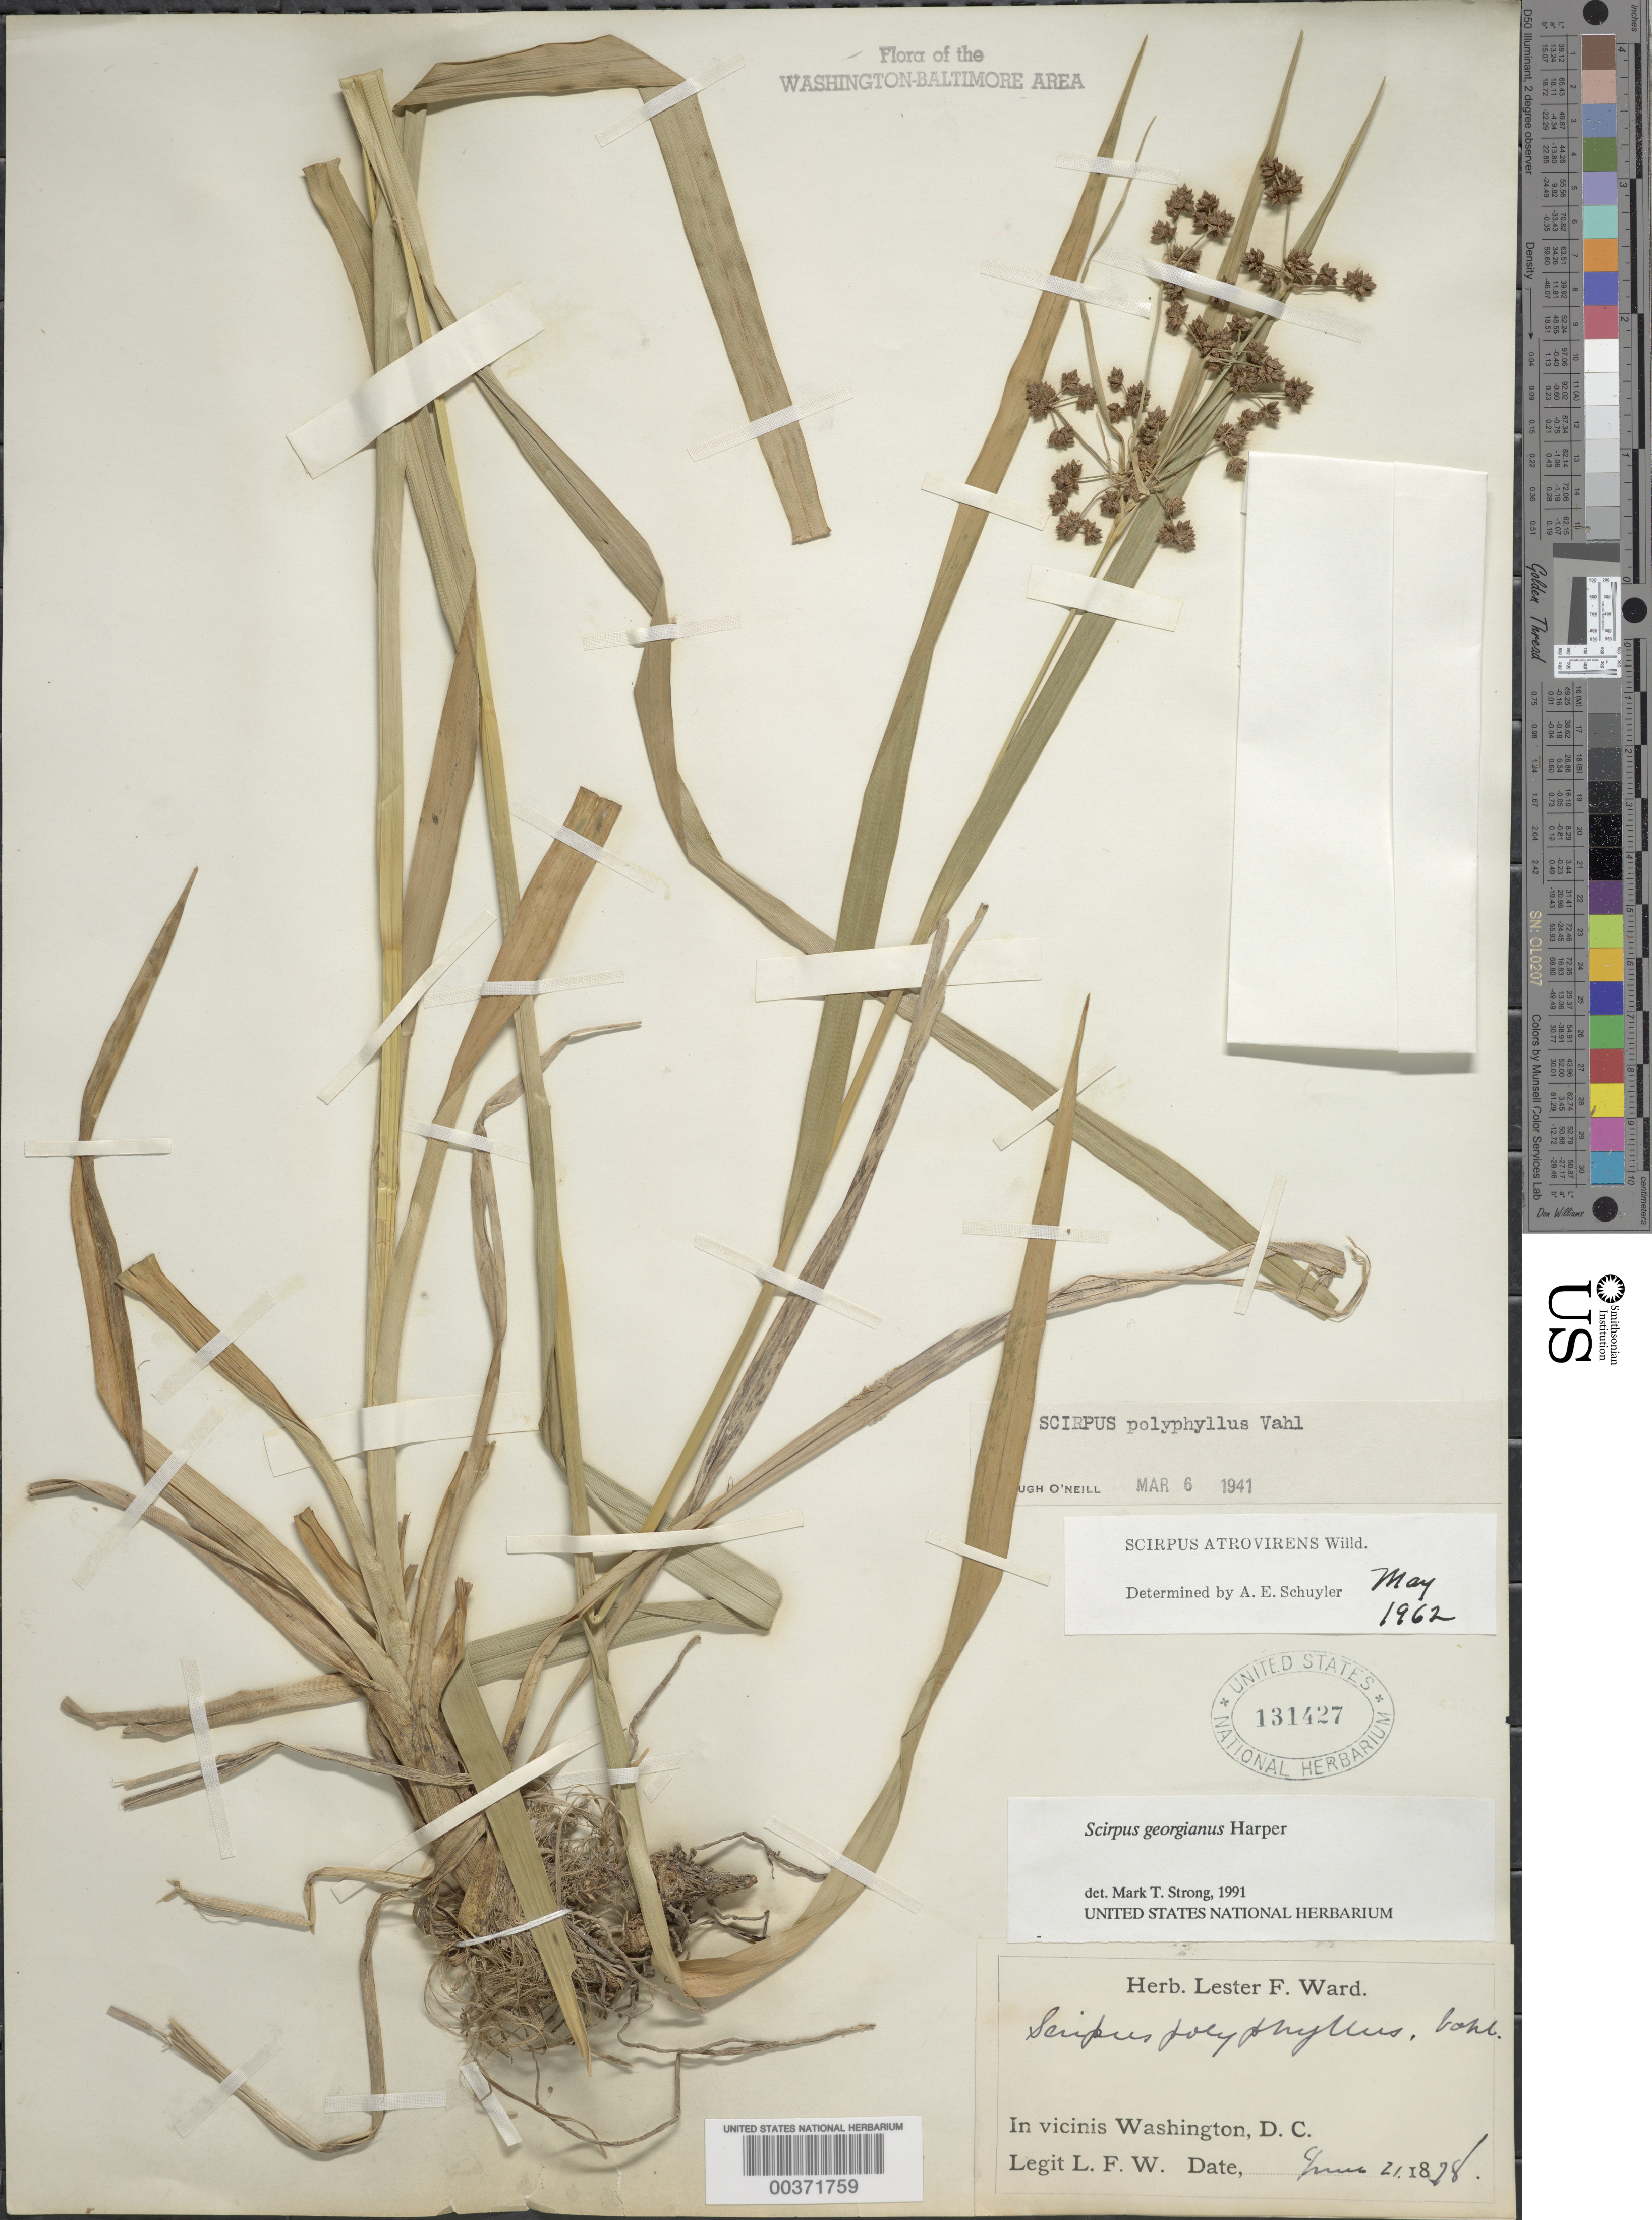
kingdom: Plantae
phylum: Tracheophyta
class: Liliopsida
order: Poales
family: Cyperaceae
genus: Scirpus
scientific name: Scirpus atrovirens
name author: Willd.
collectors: L. F. Ward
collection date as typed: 21 Jun 1878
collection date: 1878-06-21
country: United States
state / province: District of Columbia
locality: Washington DC vicinity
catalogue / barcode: US 131427